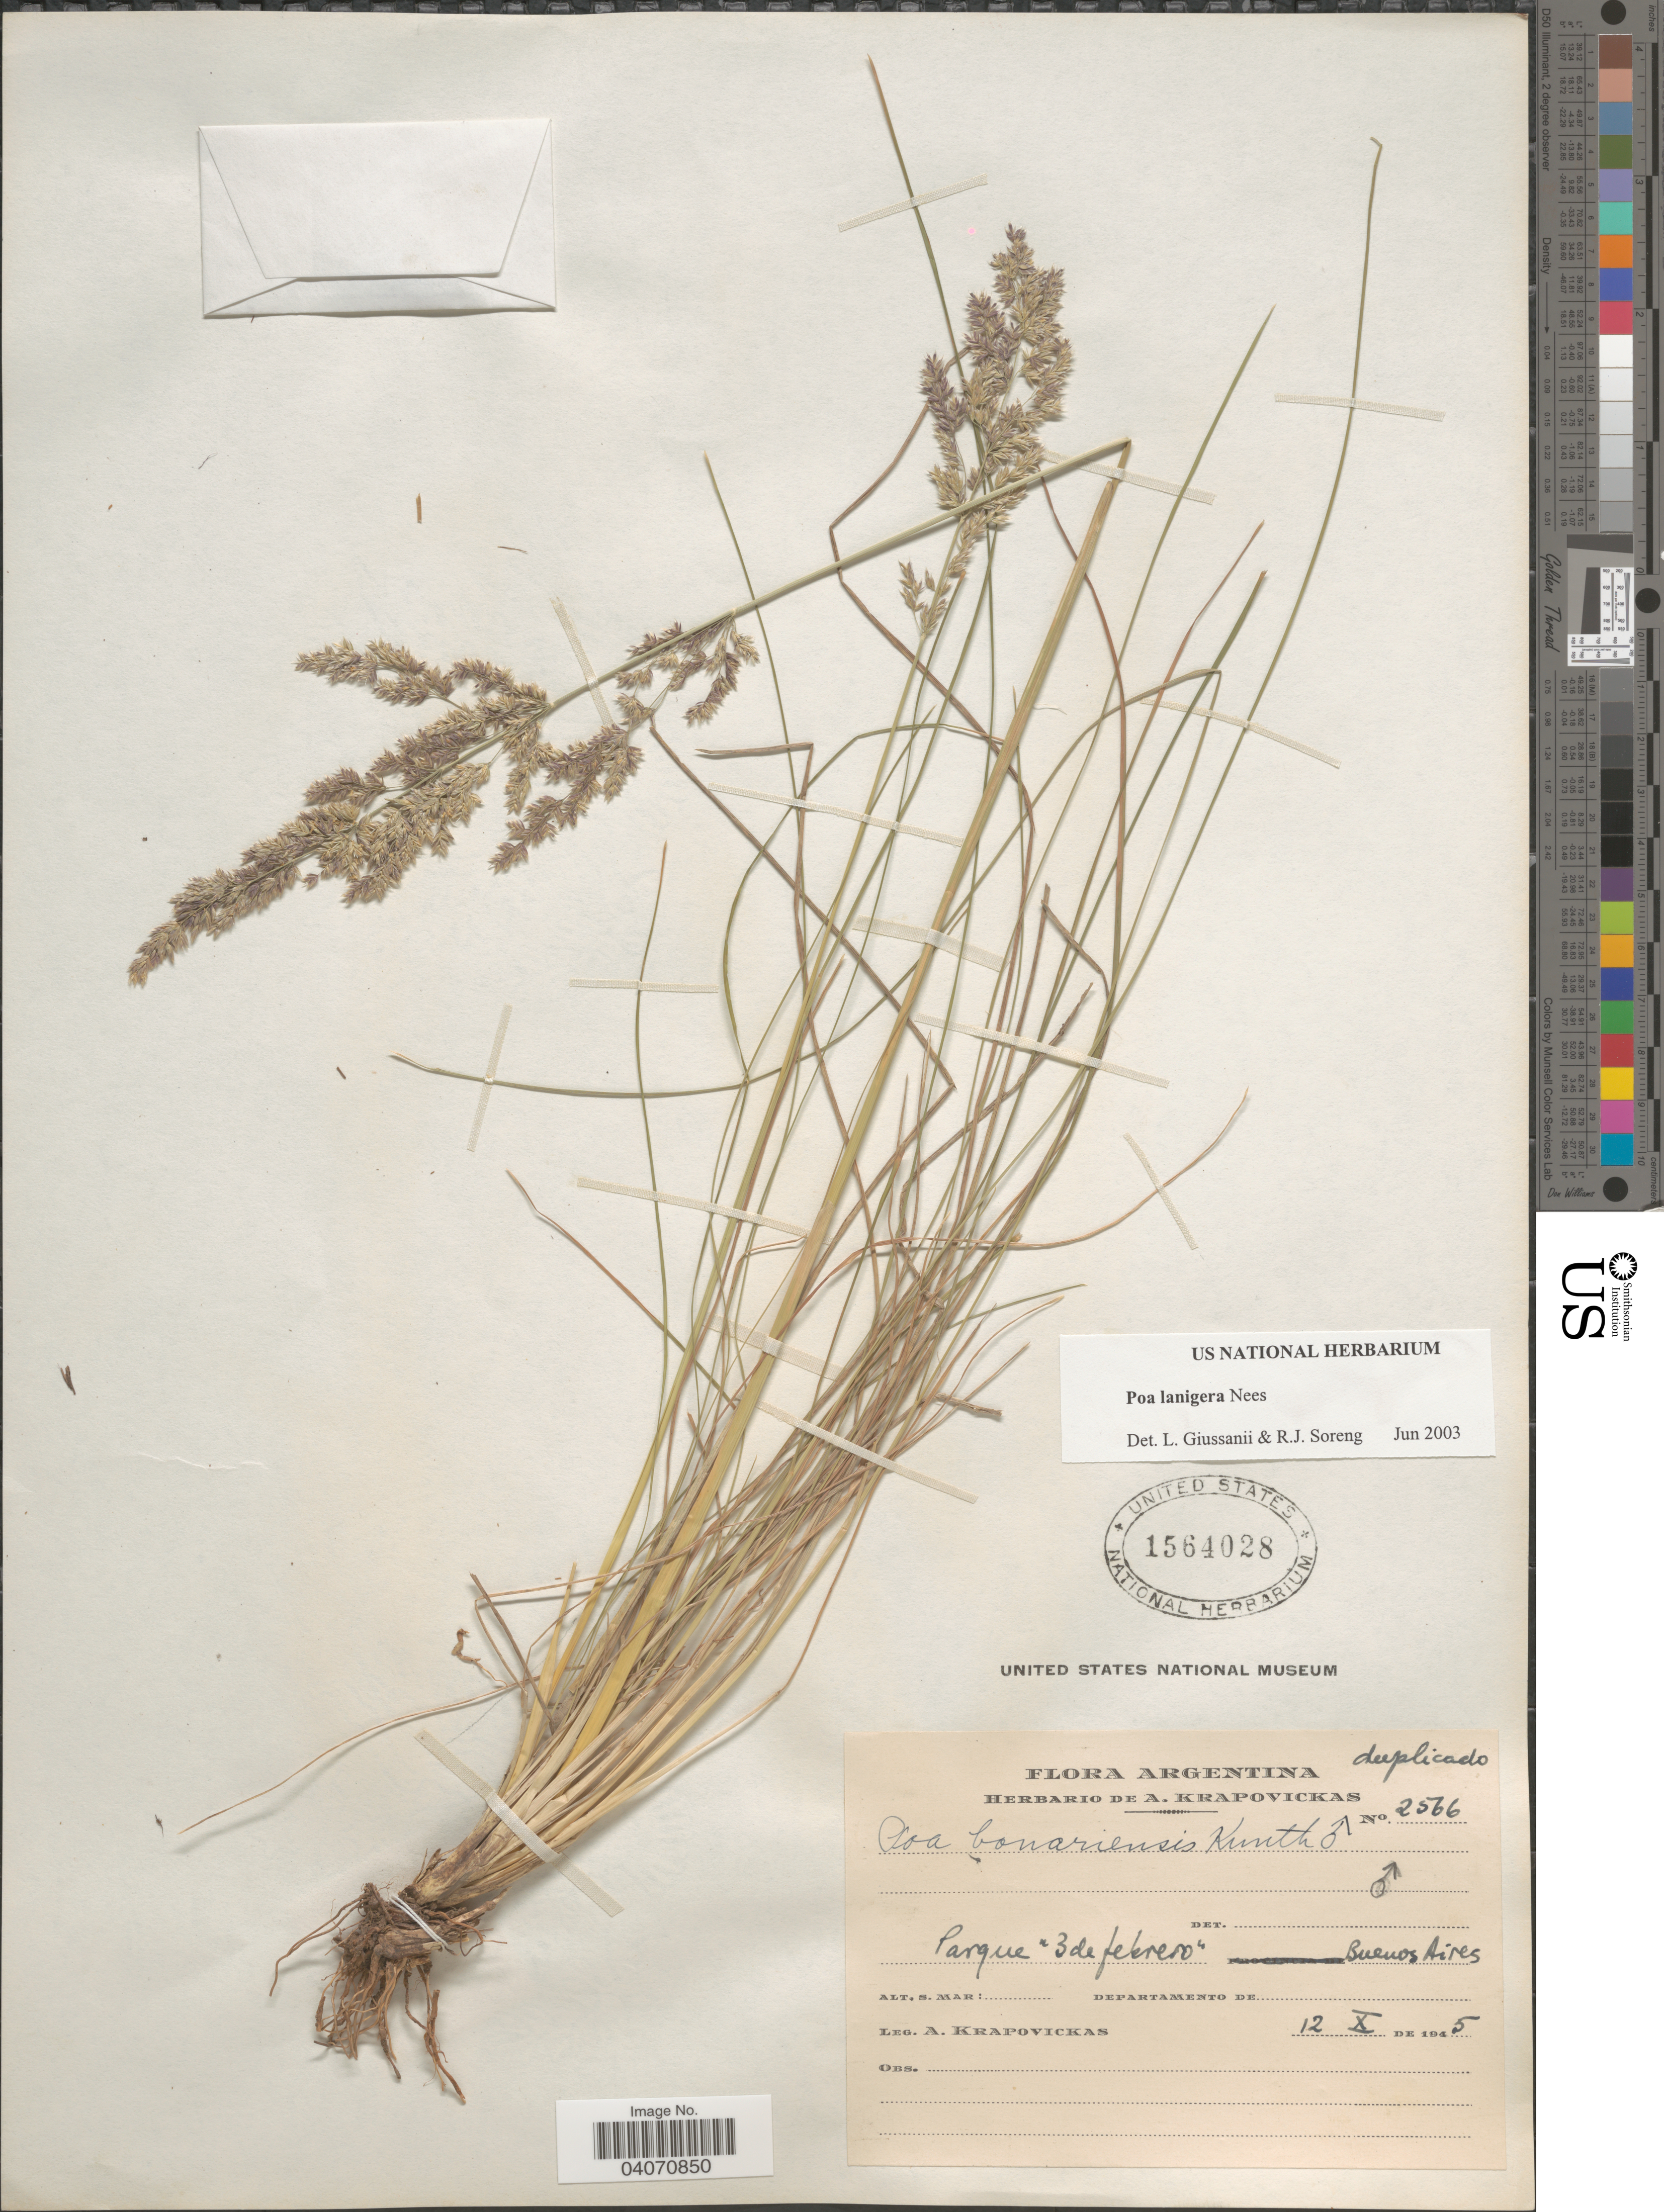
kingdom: Plantae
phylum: Tracheophyta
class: Liliopsida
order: Poales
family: Poaceae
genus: Poa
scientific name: Poa lanigera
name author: Nees in Mart.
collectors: A. Krapovickas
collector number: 2566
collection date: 1945-10-12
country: Argentina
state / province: Buenos Aires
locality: Parque "3de febrero".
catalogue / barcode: US 1564028